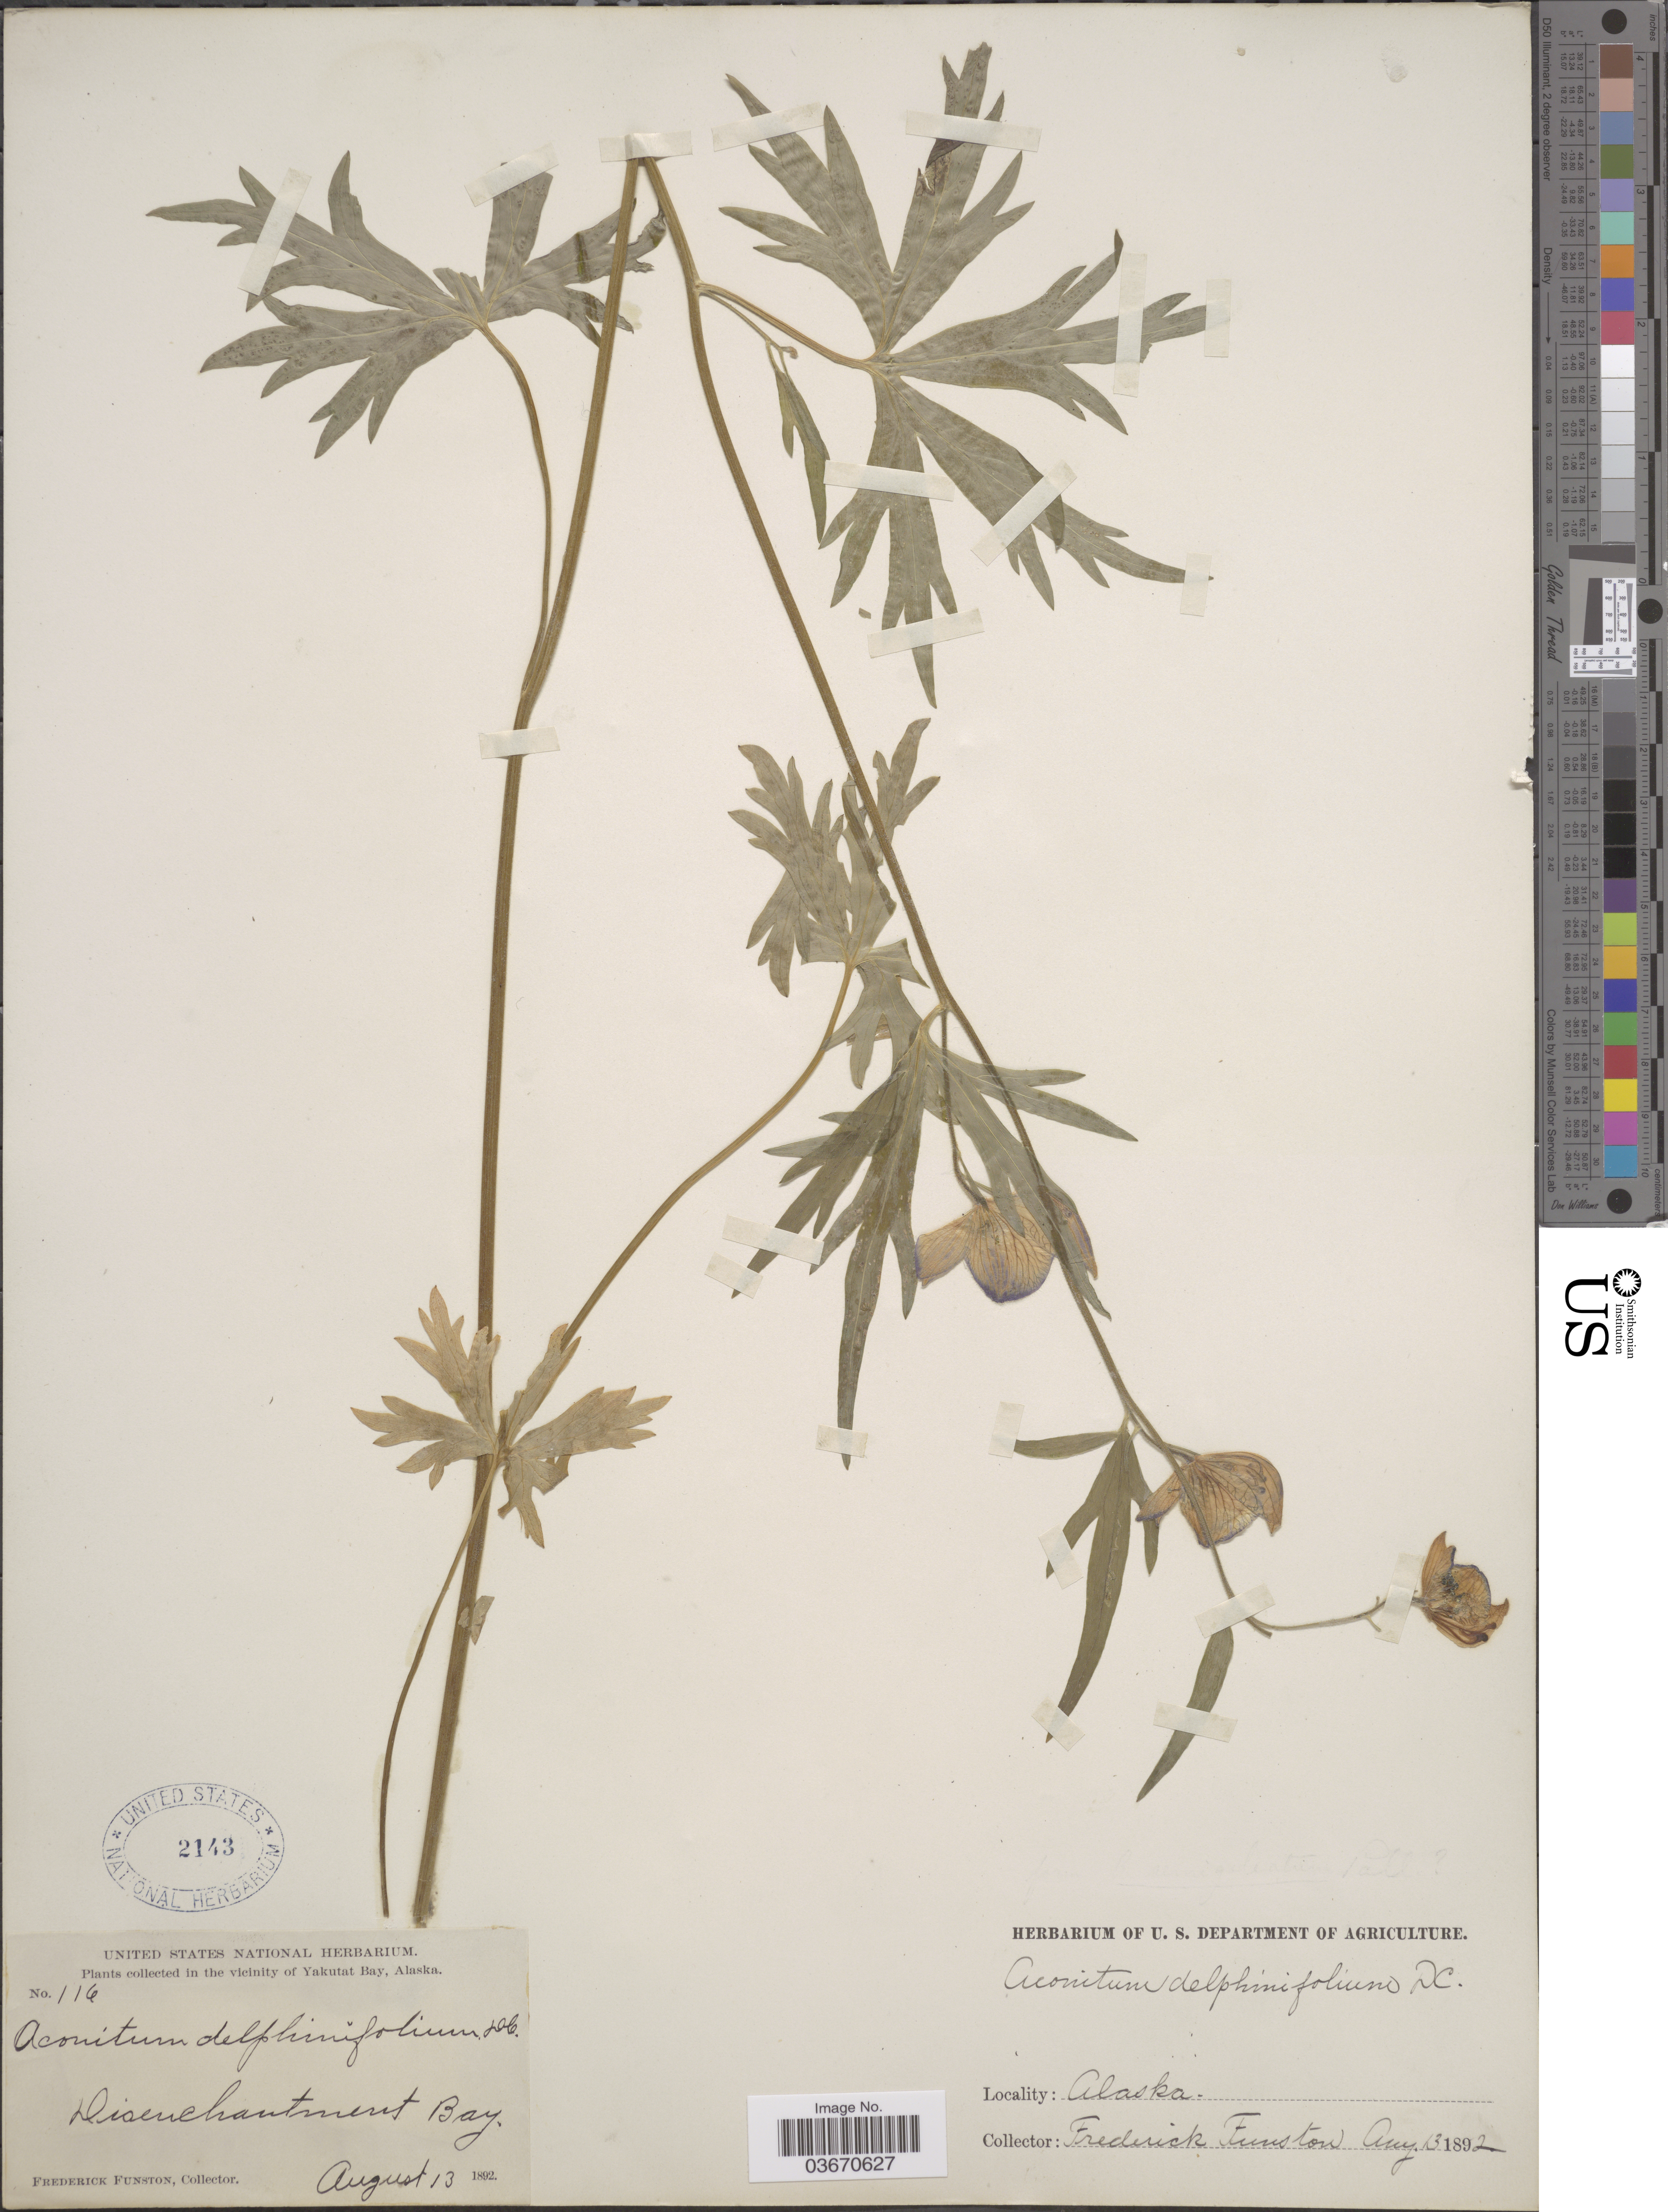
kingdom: Plantae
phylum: Tracheophyta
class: Magnoliopsida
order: Ranunculales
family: Ranunculaceae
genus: Aconitum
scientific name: Aconitum delphinifolium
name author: DC.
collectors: F. Funston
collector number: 116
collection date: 1892-08-13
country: United States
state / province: Alaska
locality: Vicinity of Yakutat Bay. Disenchantment Bay.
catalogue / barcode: US 2143